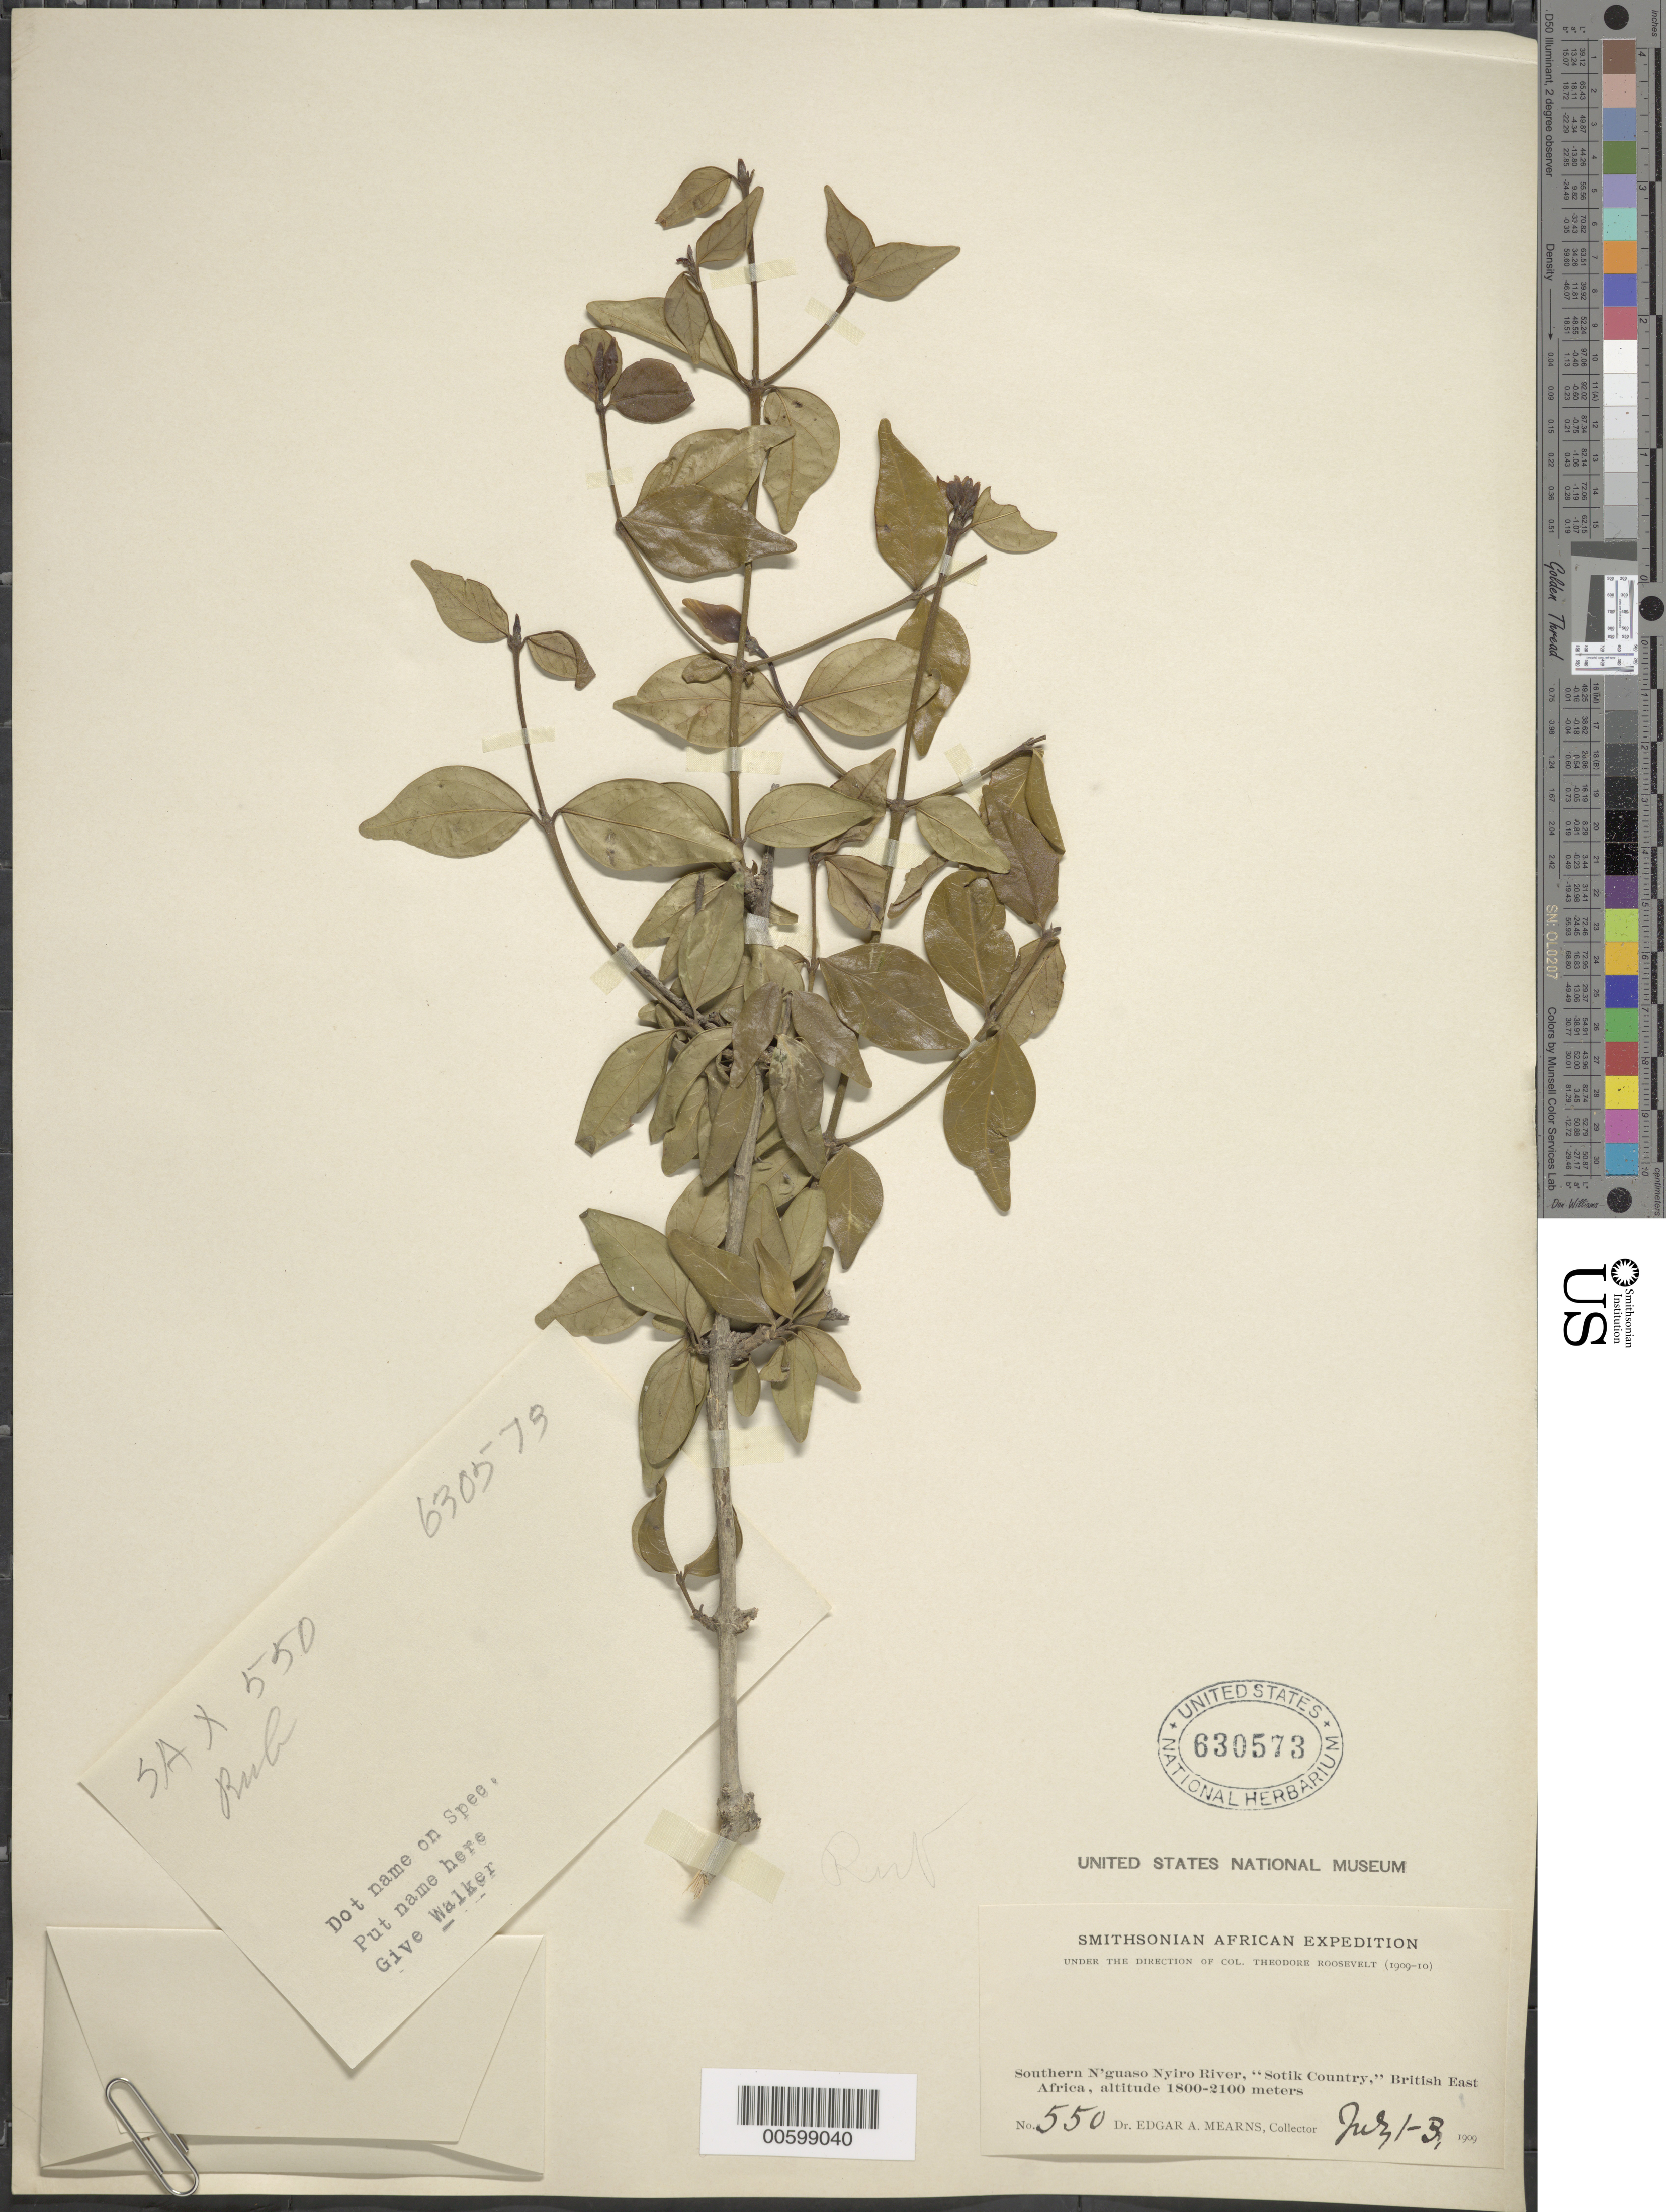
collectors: E. A. Mearns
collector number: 550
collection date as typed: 01 Jul 1909 to 03 Jul 1909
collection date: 1909-07-01/1909-07-03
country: Kenya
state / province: Bomet / Narok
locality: Southern N'guaso Nyiro river " Sotik Country"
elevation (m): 1800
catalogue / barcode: US 630573